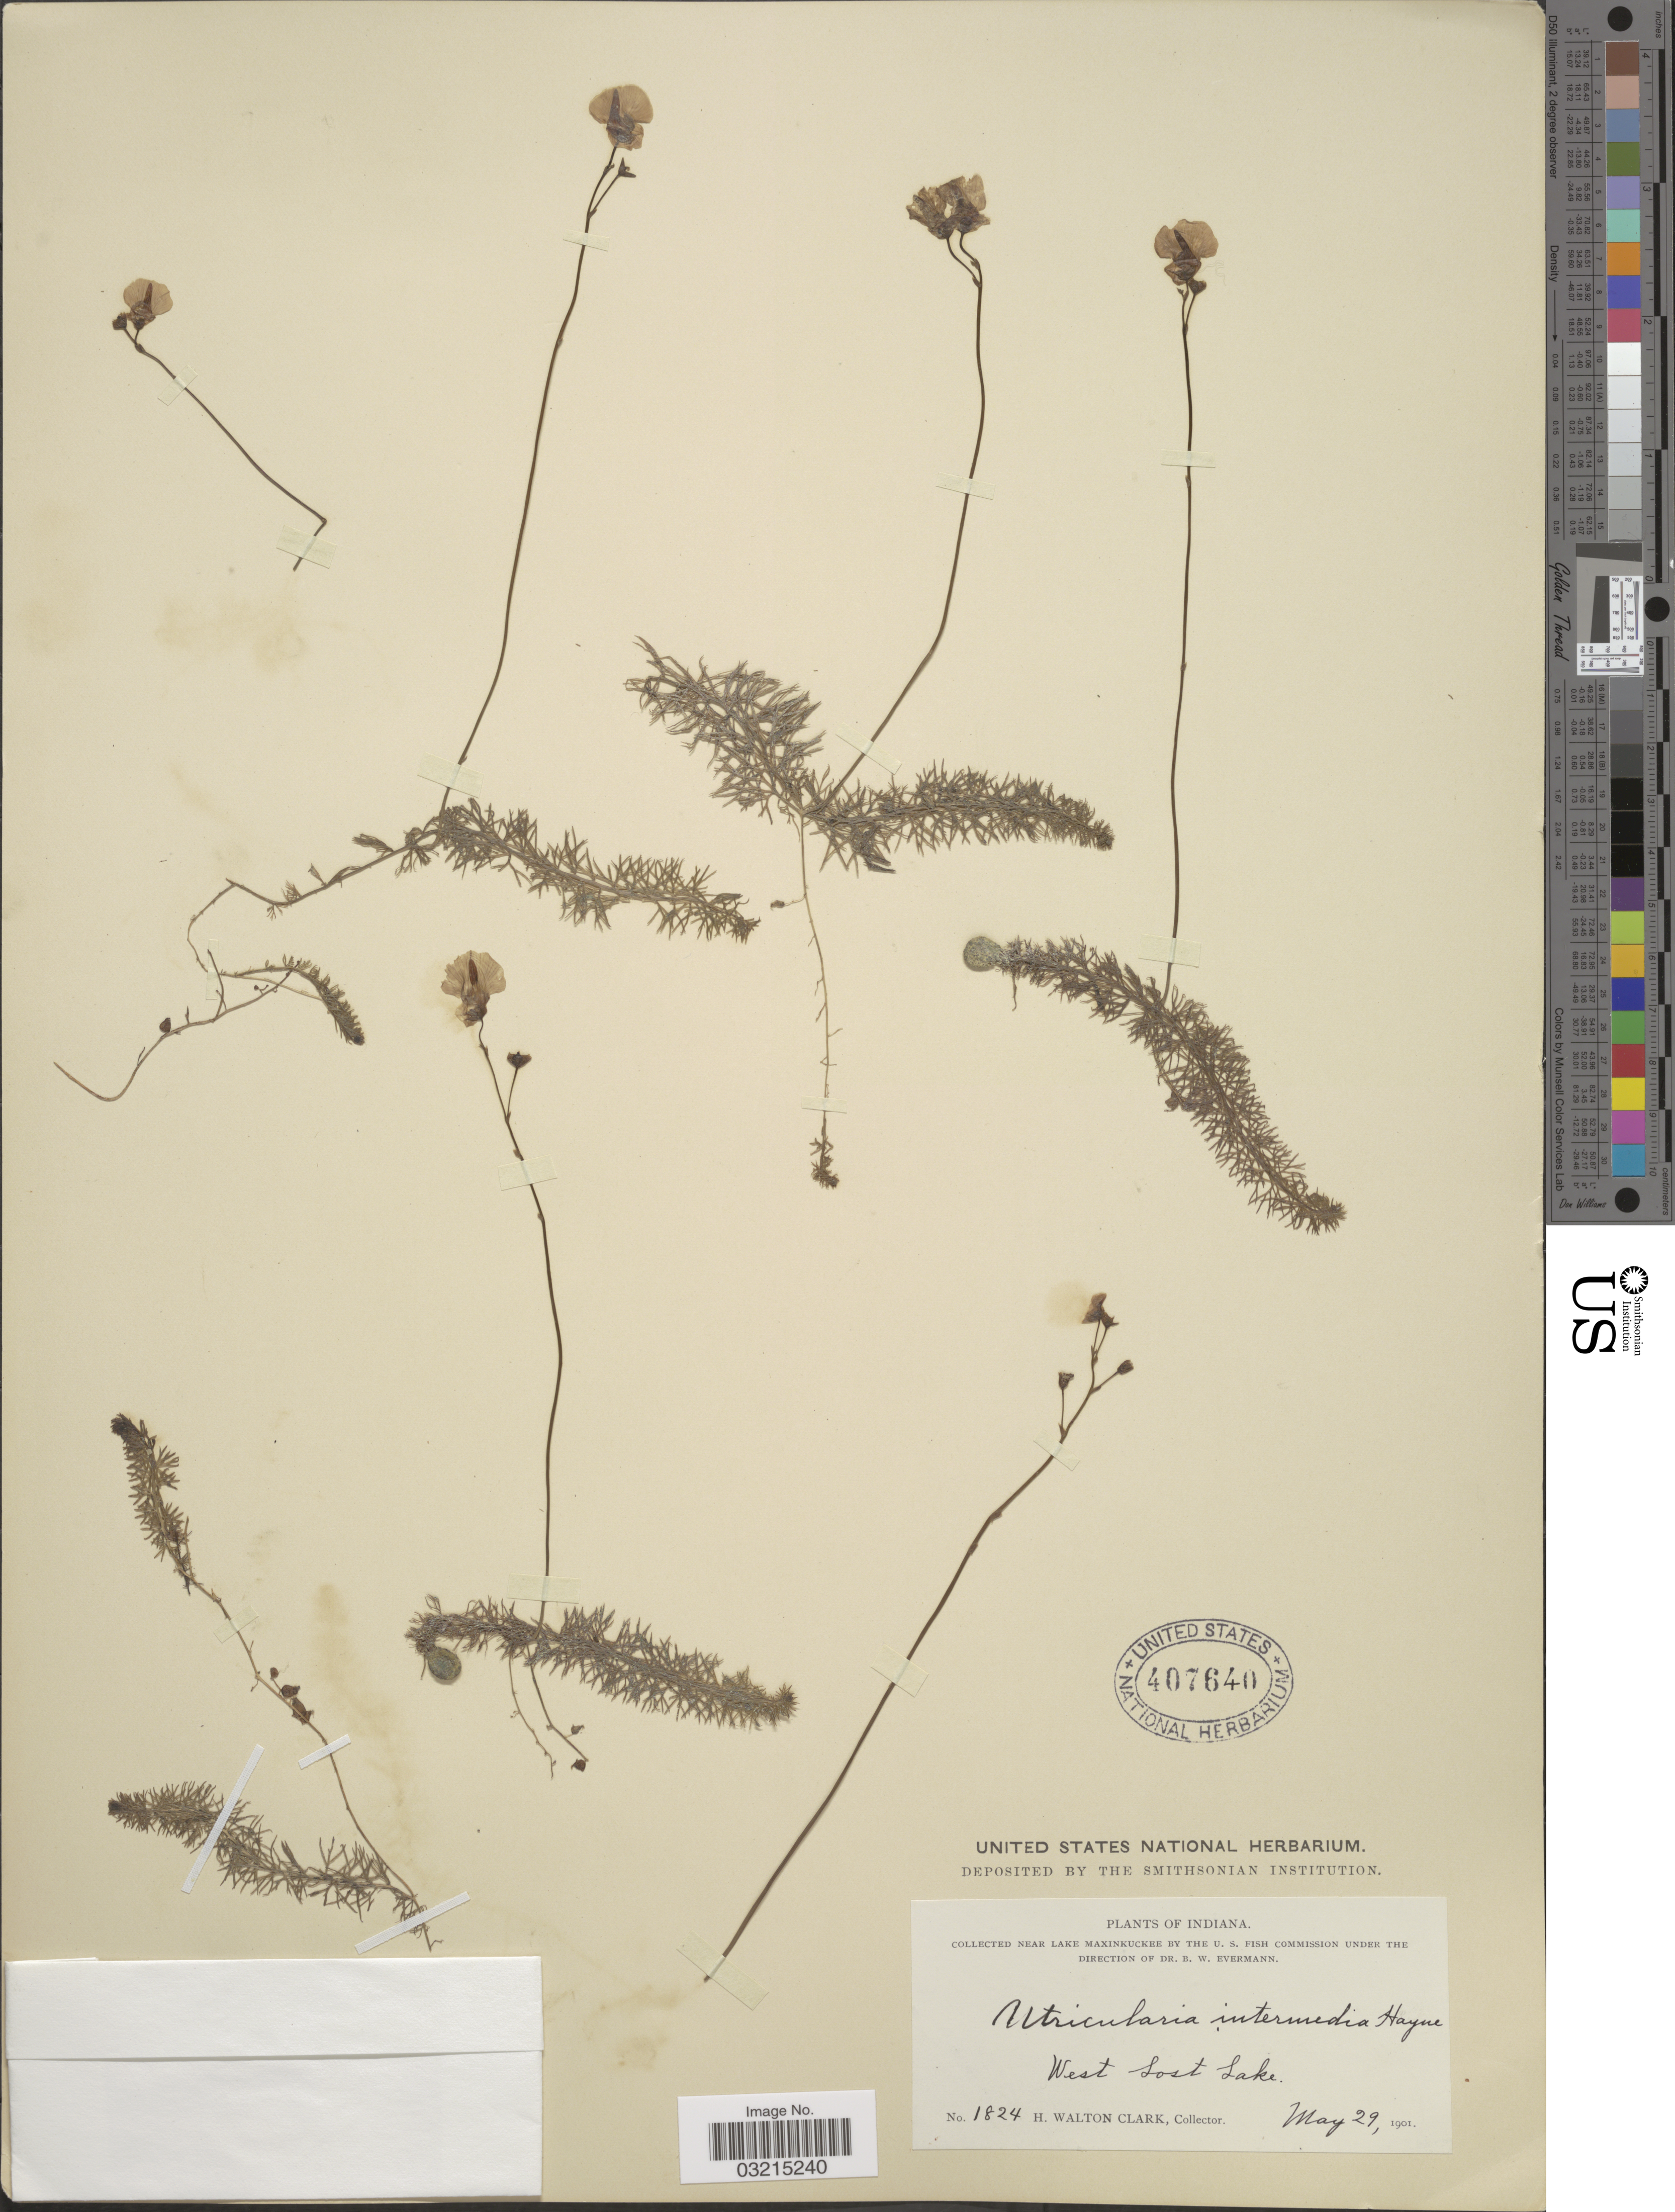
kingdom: Plantae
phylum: Tracheophyta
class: Magnoliopsida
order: Lamiales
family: Lentibulariaceae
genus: Utricularia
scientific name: Utricularia intermedia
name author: Hayne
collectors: H. W. Clark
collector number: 1824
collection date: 1901-05-29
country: United States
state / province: Indiana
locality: Near Lake Maxinkuckee. West Lost Lake.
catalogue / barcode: US 407640